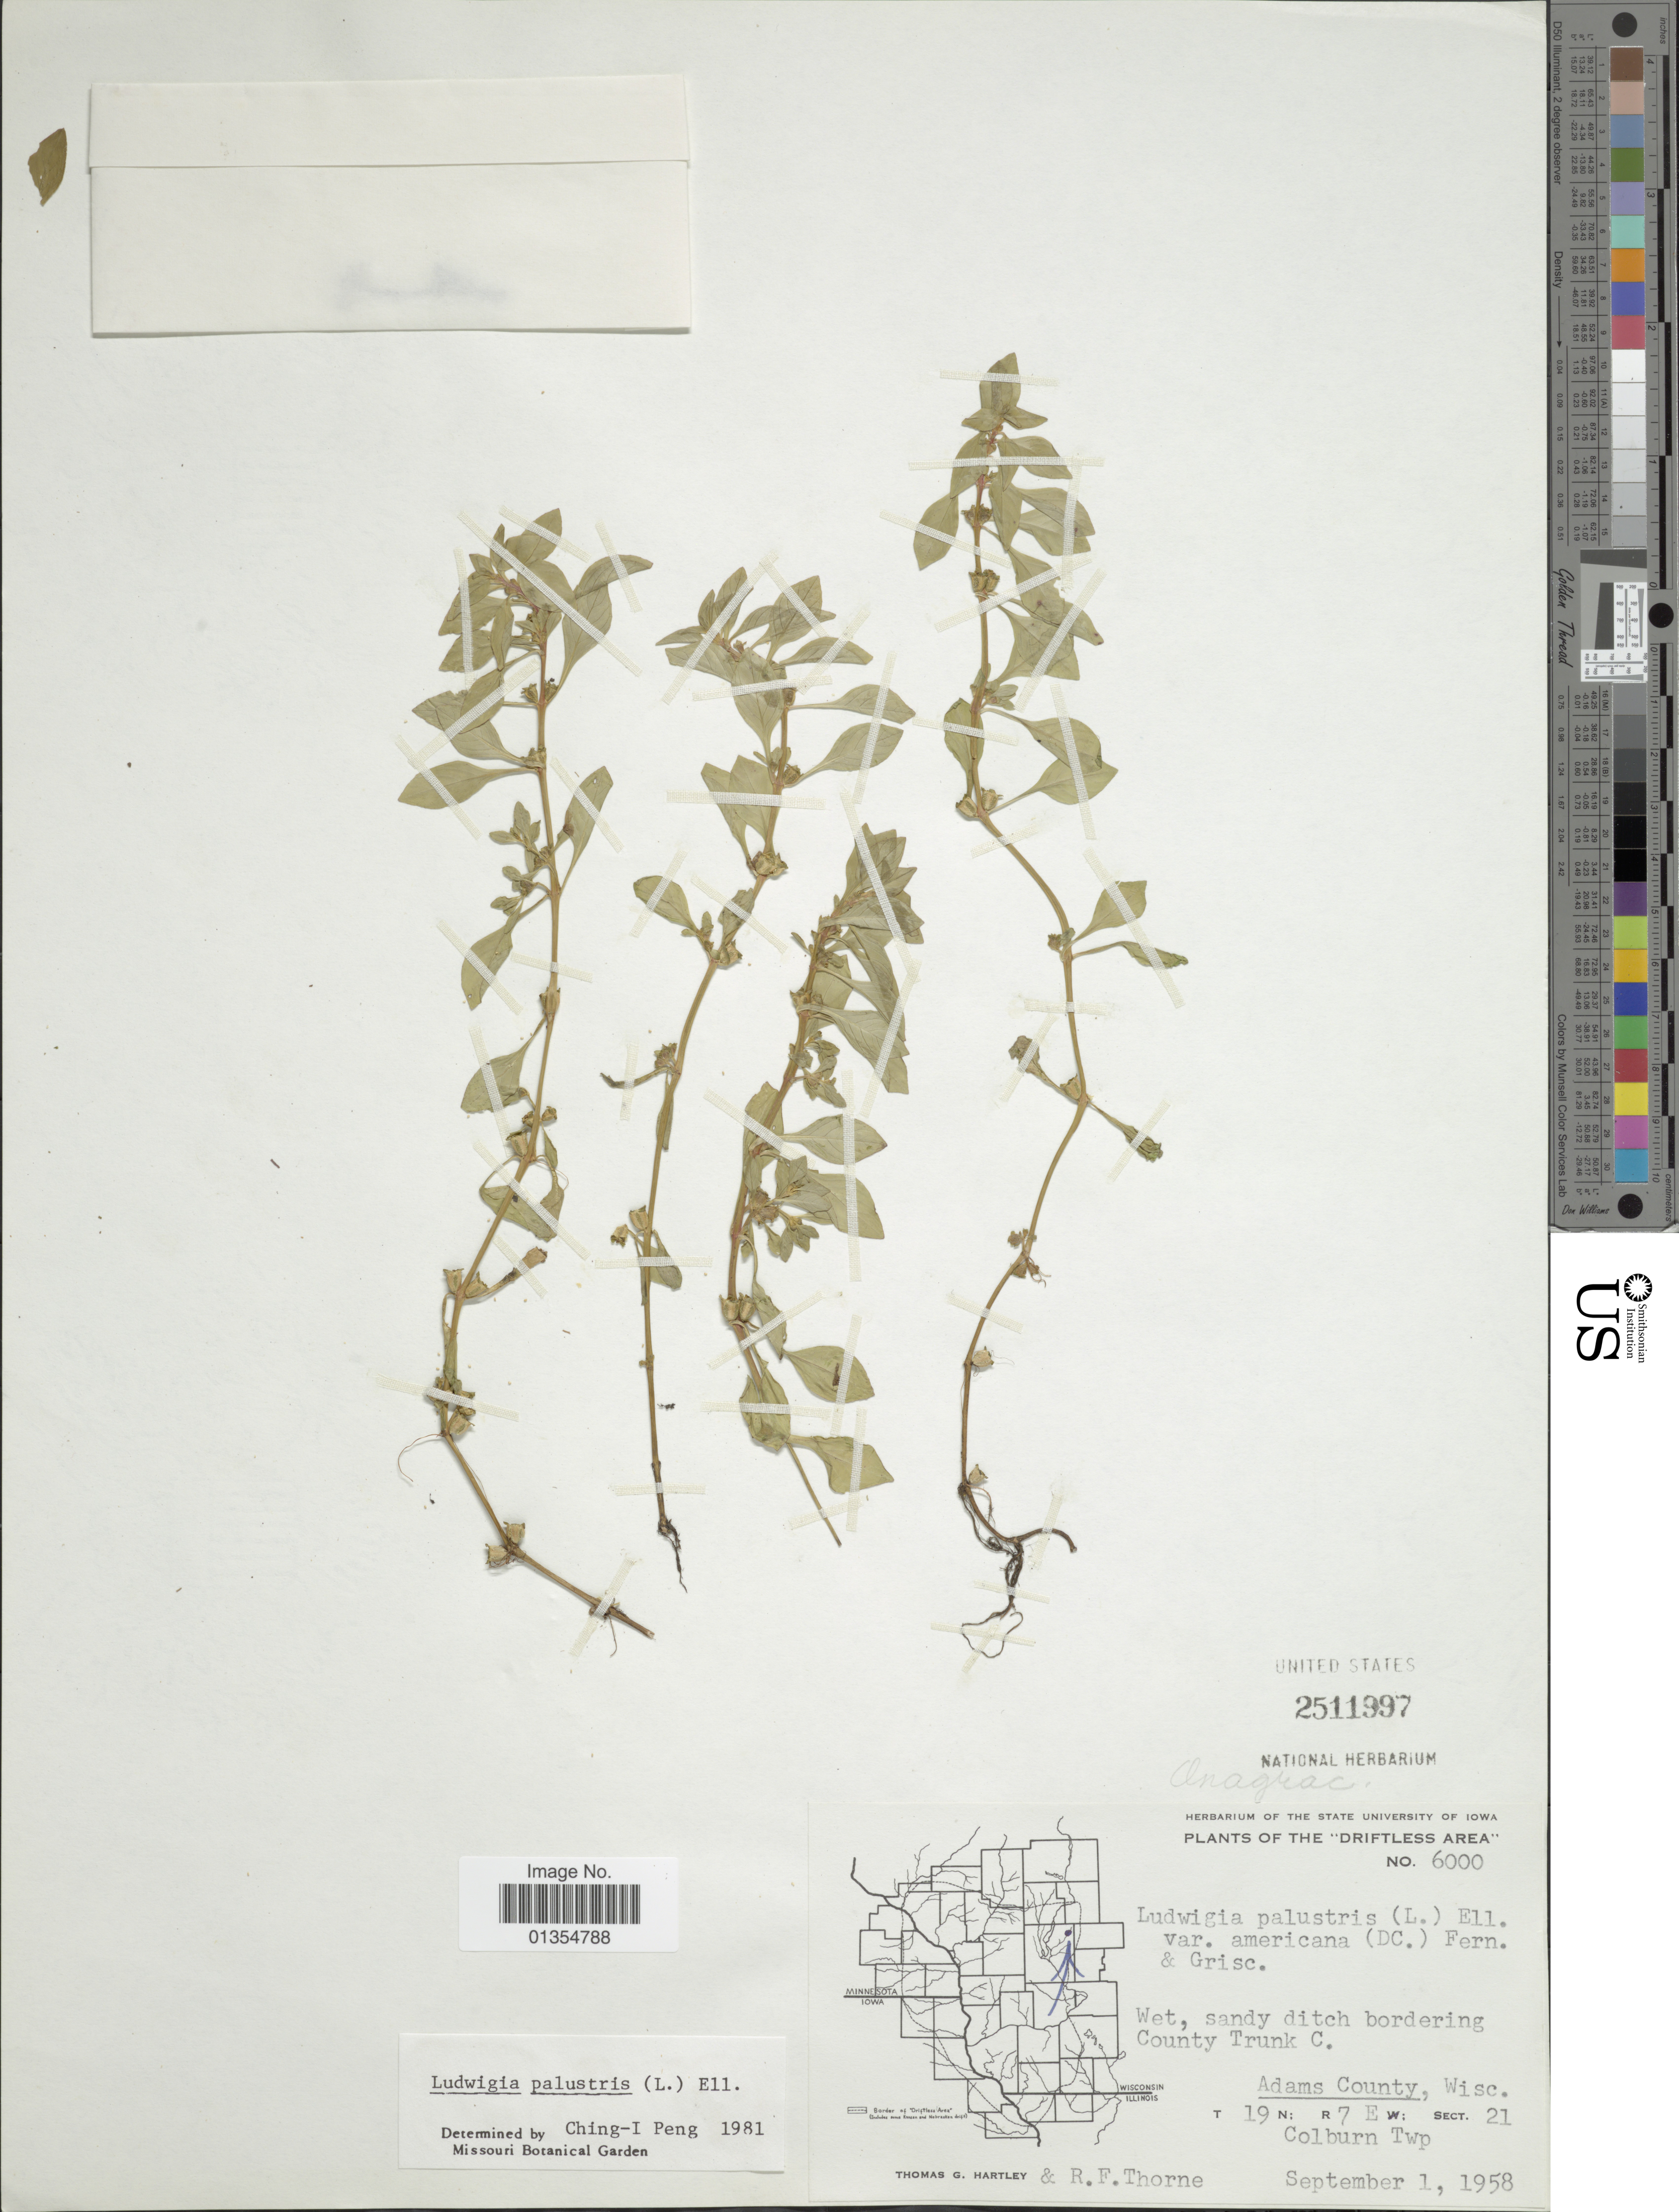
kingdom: Plantae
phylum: Tracheophyta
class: Magnoliopsida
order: Myrtales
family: Onagraceae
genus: Ludwigia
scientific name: Ludwigia palustris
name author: (L.) Elliott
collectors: T. G. Hartley & R. F. Thorne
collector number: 6000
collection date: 1958-09-01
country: United States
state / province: Wisconsin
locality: Driftless Area, Adams County, T19N; R7E, sect 21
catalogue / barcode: US 2511997